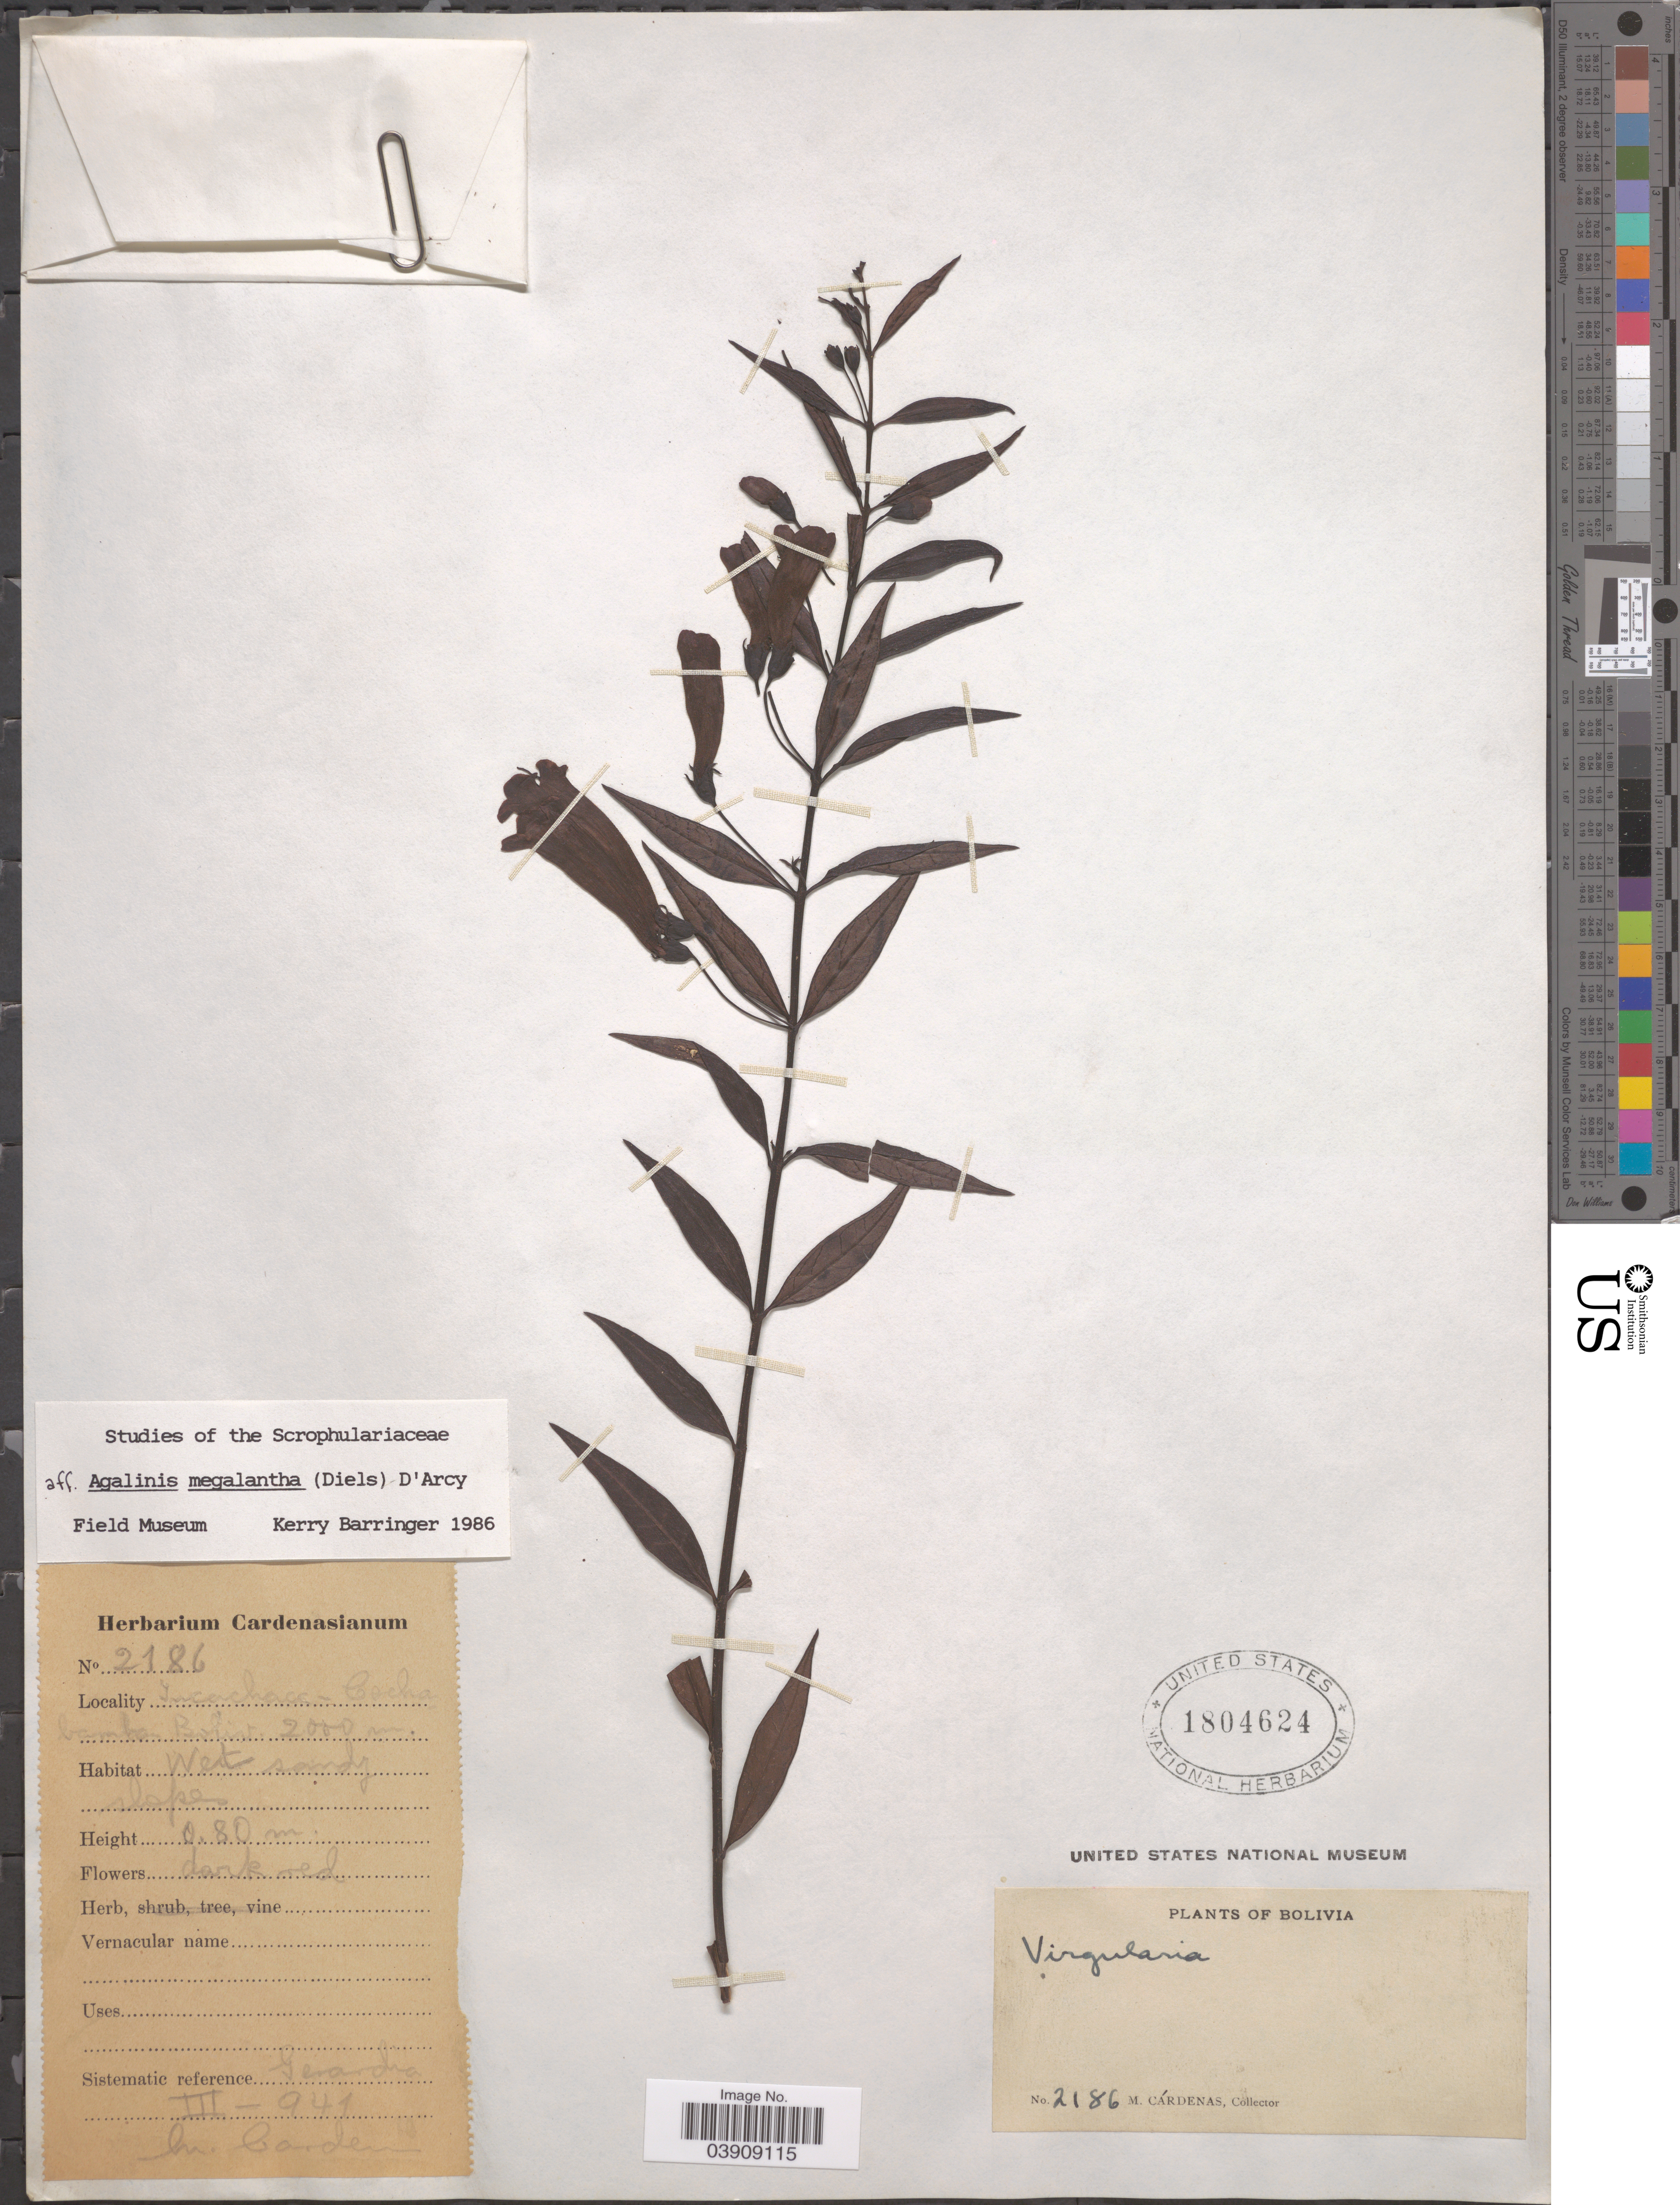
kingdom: Plantae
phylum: Tracheophyta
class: Magnoliopsida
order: Lamiales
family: Orobanchaceae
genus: Agalinis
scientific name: Agalinis megalantha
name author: (Diels) D'Arcy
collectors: M. Cárdenas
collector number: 2186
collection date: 1941-03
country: Bolivia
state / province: Cochabamba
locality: Incachaca.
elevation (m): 2000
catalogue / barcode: US 1804624